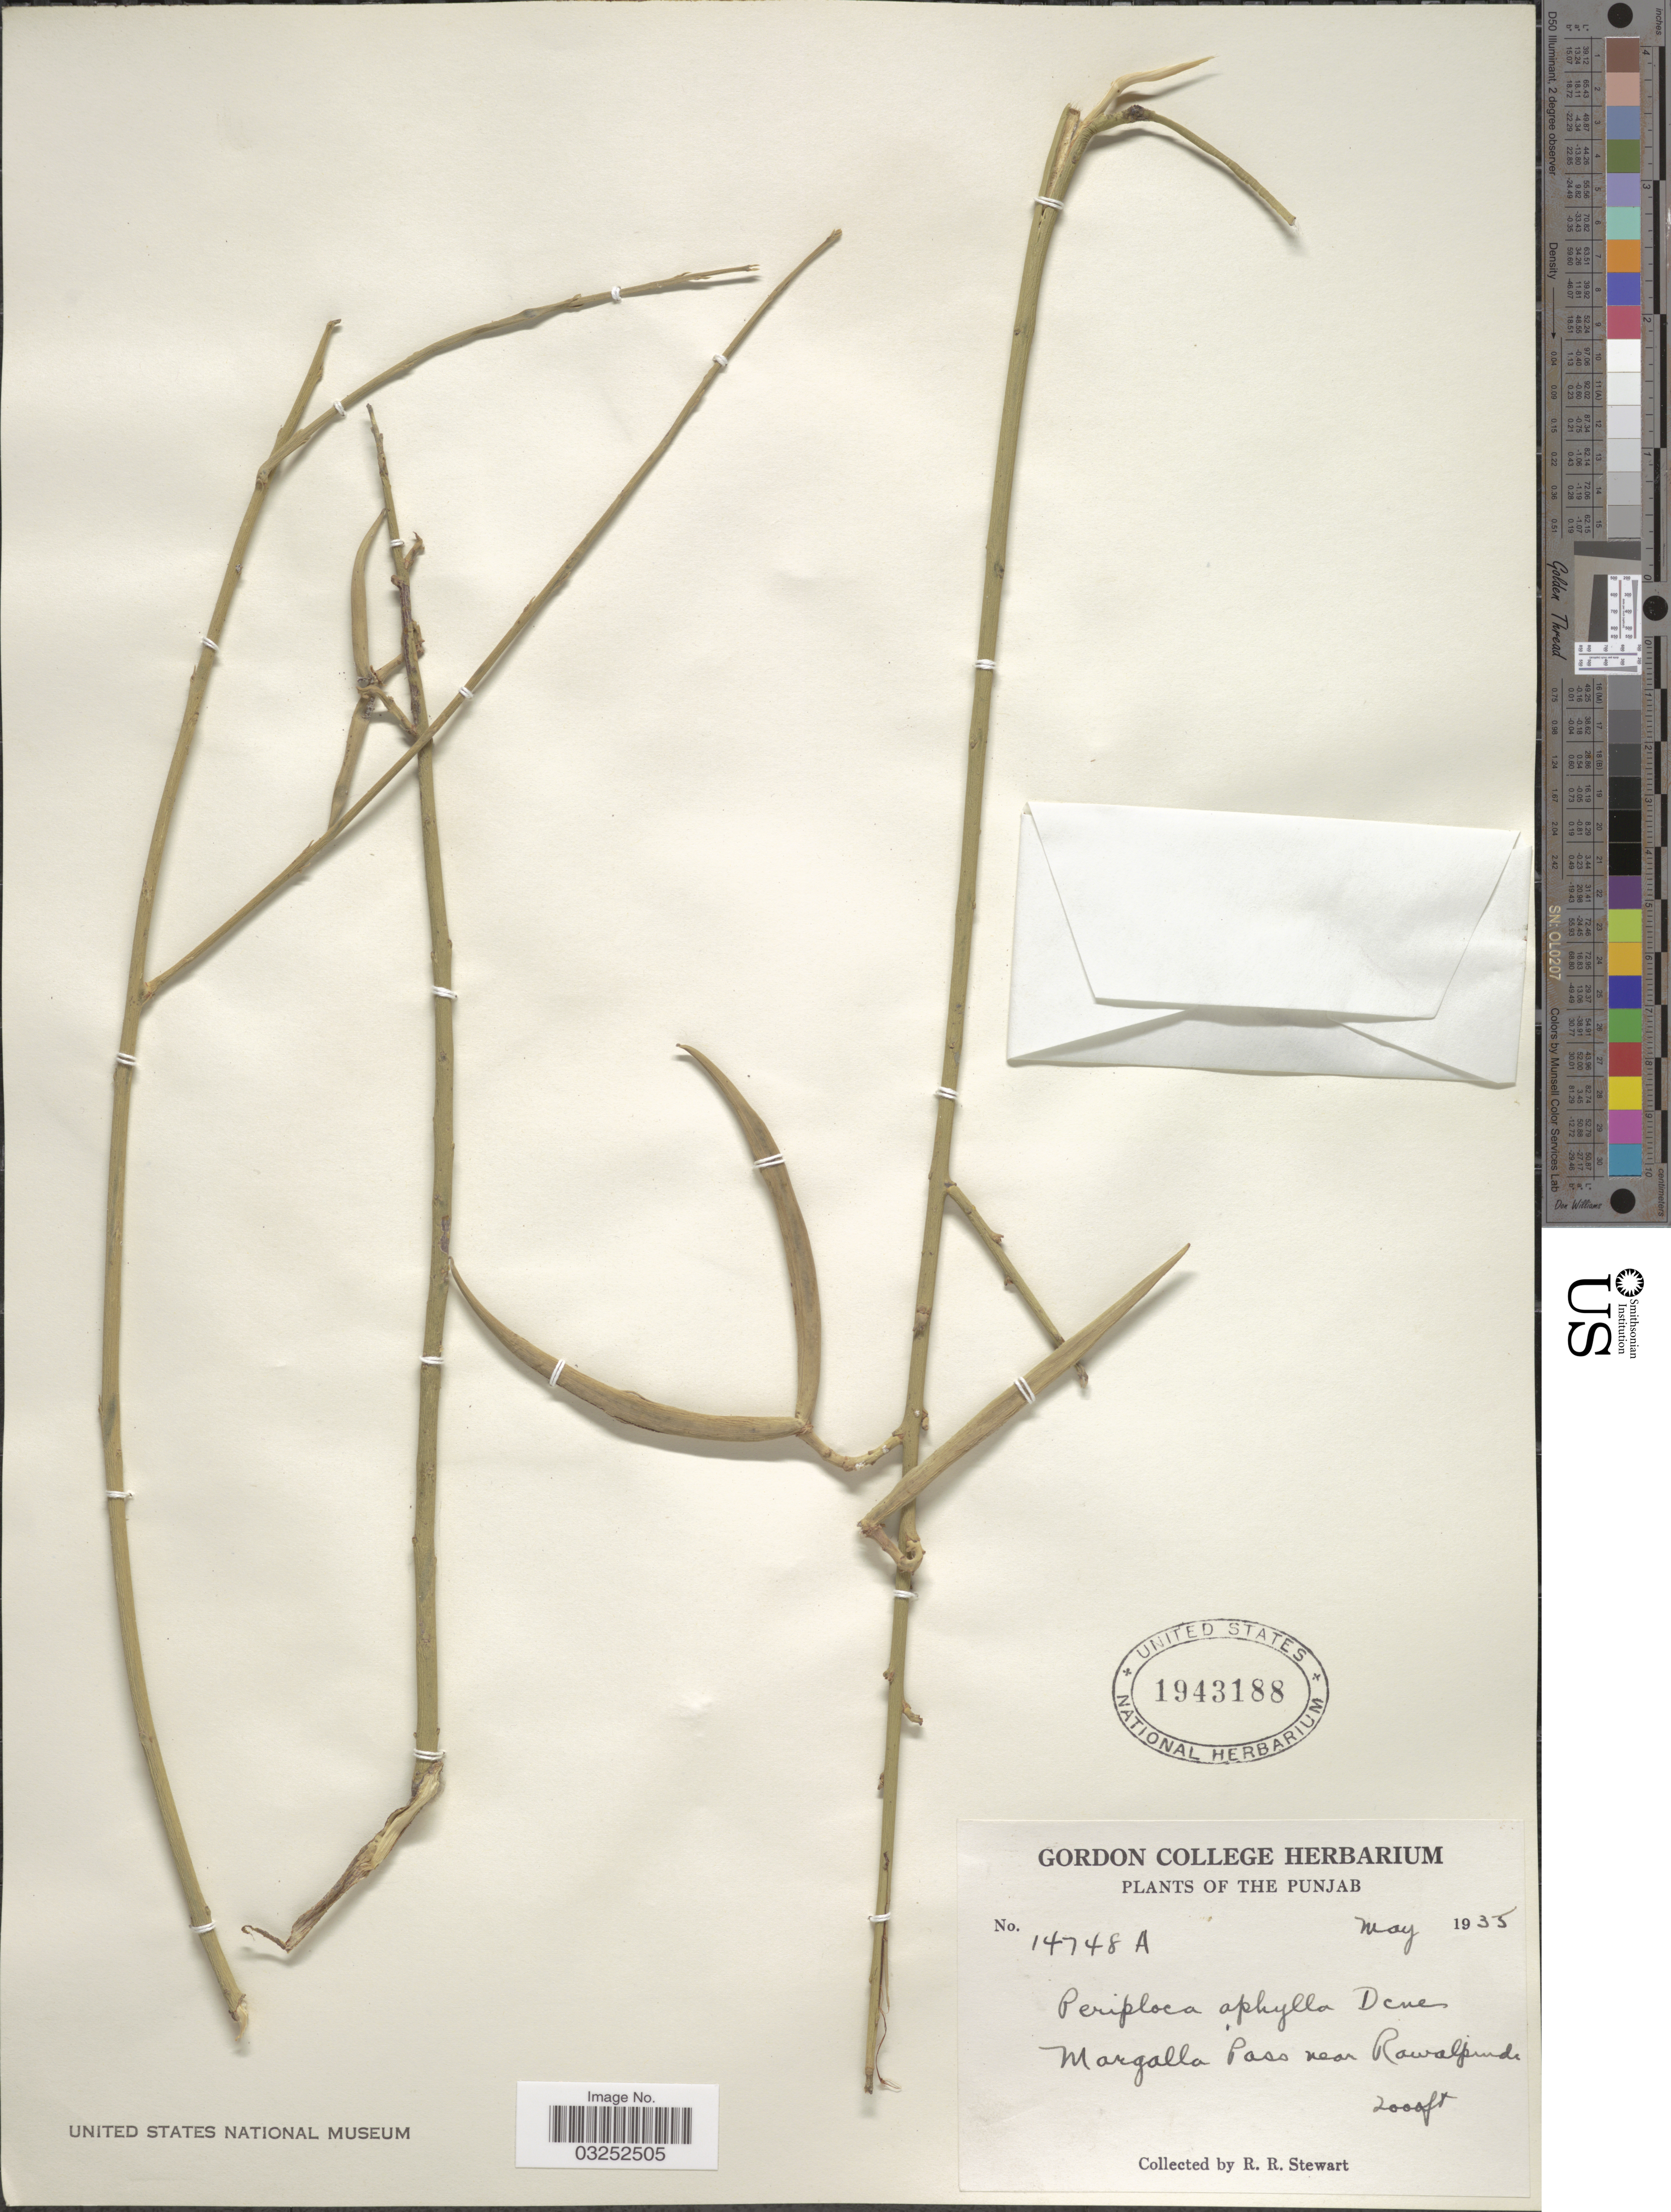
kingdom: Plantae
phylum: Tracheophyta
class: Magnoliopsida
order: Gentianales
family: Apocynaceae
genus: Periploca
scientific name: Periploca aphylla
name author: Decne.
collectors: R. Stewart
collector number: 14748A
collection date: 1935-05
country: Pakistan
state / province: Punjab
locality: Margalla Pass near Rawalpindi.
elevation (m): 610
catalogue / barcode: US 1943188